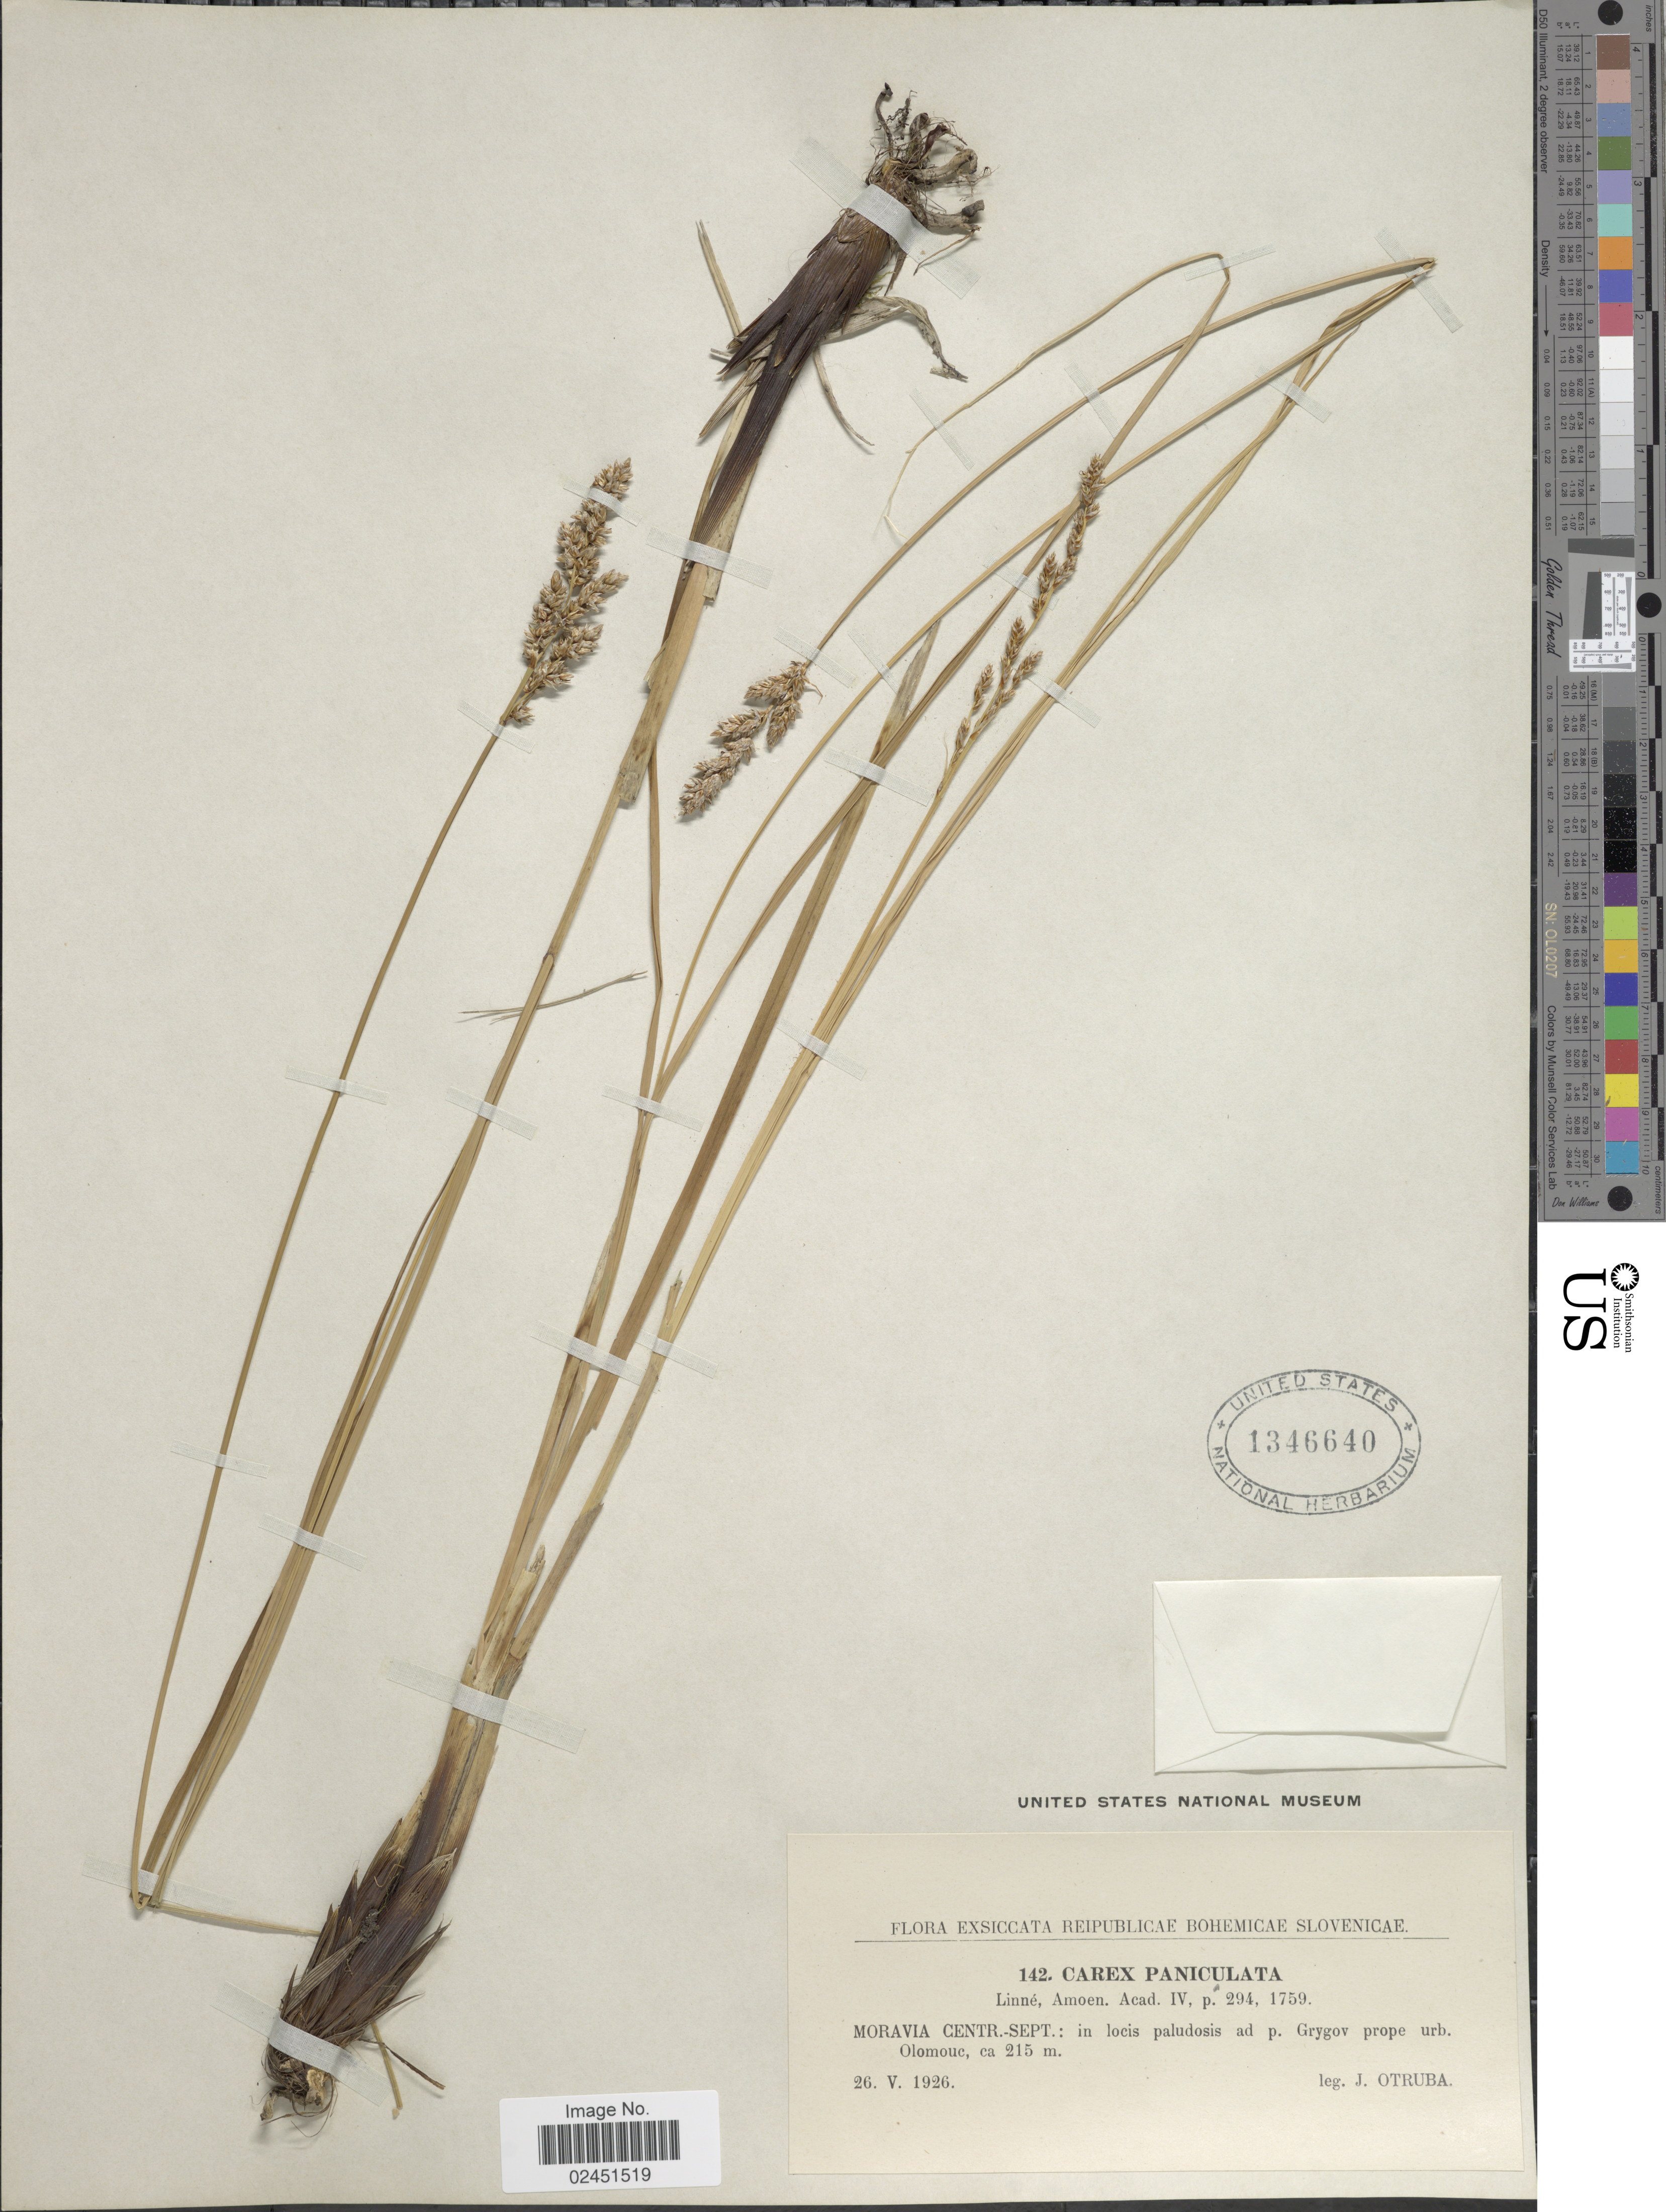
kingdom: Plantae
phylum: Tracheophyta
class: Liliopsida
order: Poales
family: Cyperaceae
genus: Carex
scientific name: Carex paniculata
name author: L.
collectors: J. Otruba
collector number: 142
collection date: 1926-05-26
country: Czechia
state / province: Olomouc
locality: Reipublicae Bohemicae Slovenicae. Moravia Centr.- Sept.: in pratis paludosis ad p. Grygov prope urb. Olomouc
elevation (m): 215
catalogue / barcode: US 1346640